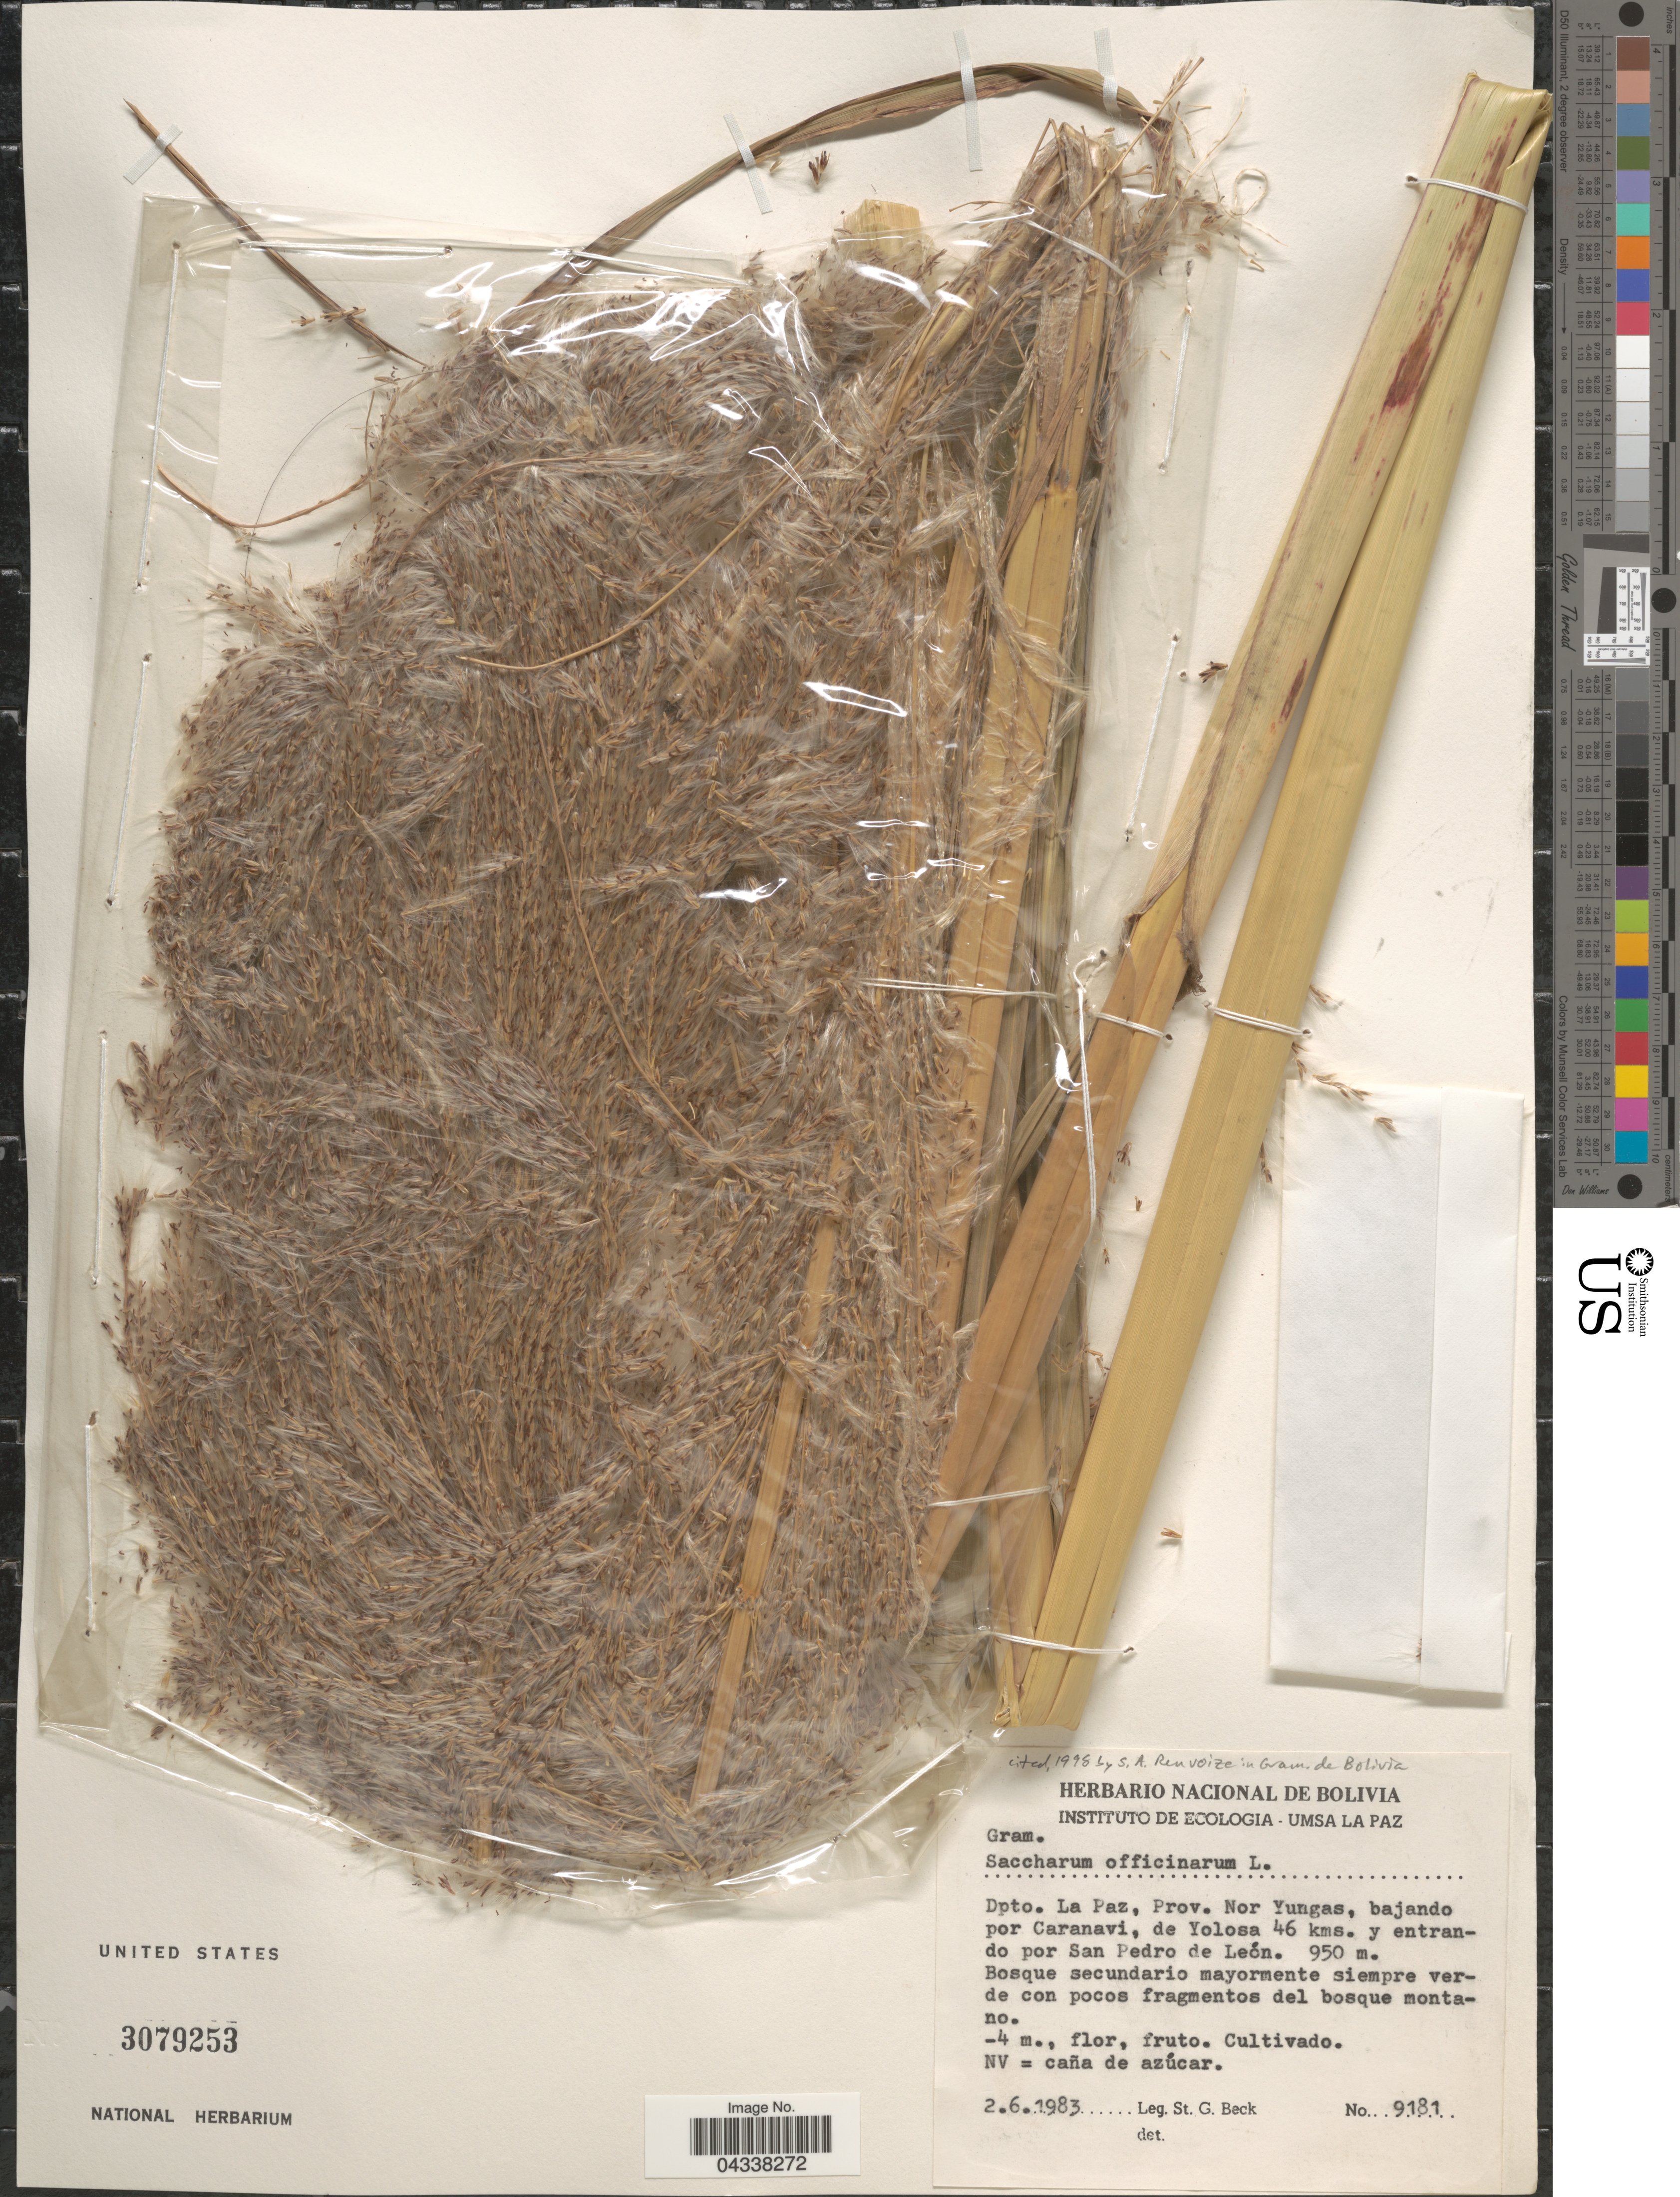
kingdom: Plantae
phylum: Tracheophyta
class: Liliopsida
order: Poales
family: Poaceae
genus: Saccharum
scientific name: Saccharum officinarum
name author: L.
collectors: S. G. Beck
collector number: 9181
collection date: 1983-06-02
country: Bolivia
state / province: La Paz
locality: Dpto. La Paz, Prov. Nor Yungas, bajando por Caranavi, de Yolosa 46 kms. y entrando por San Pedro de León.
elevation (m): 950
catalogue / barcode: US 3079253